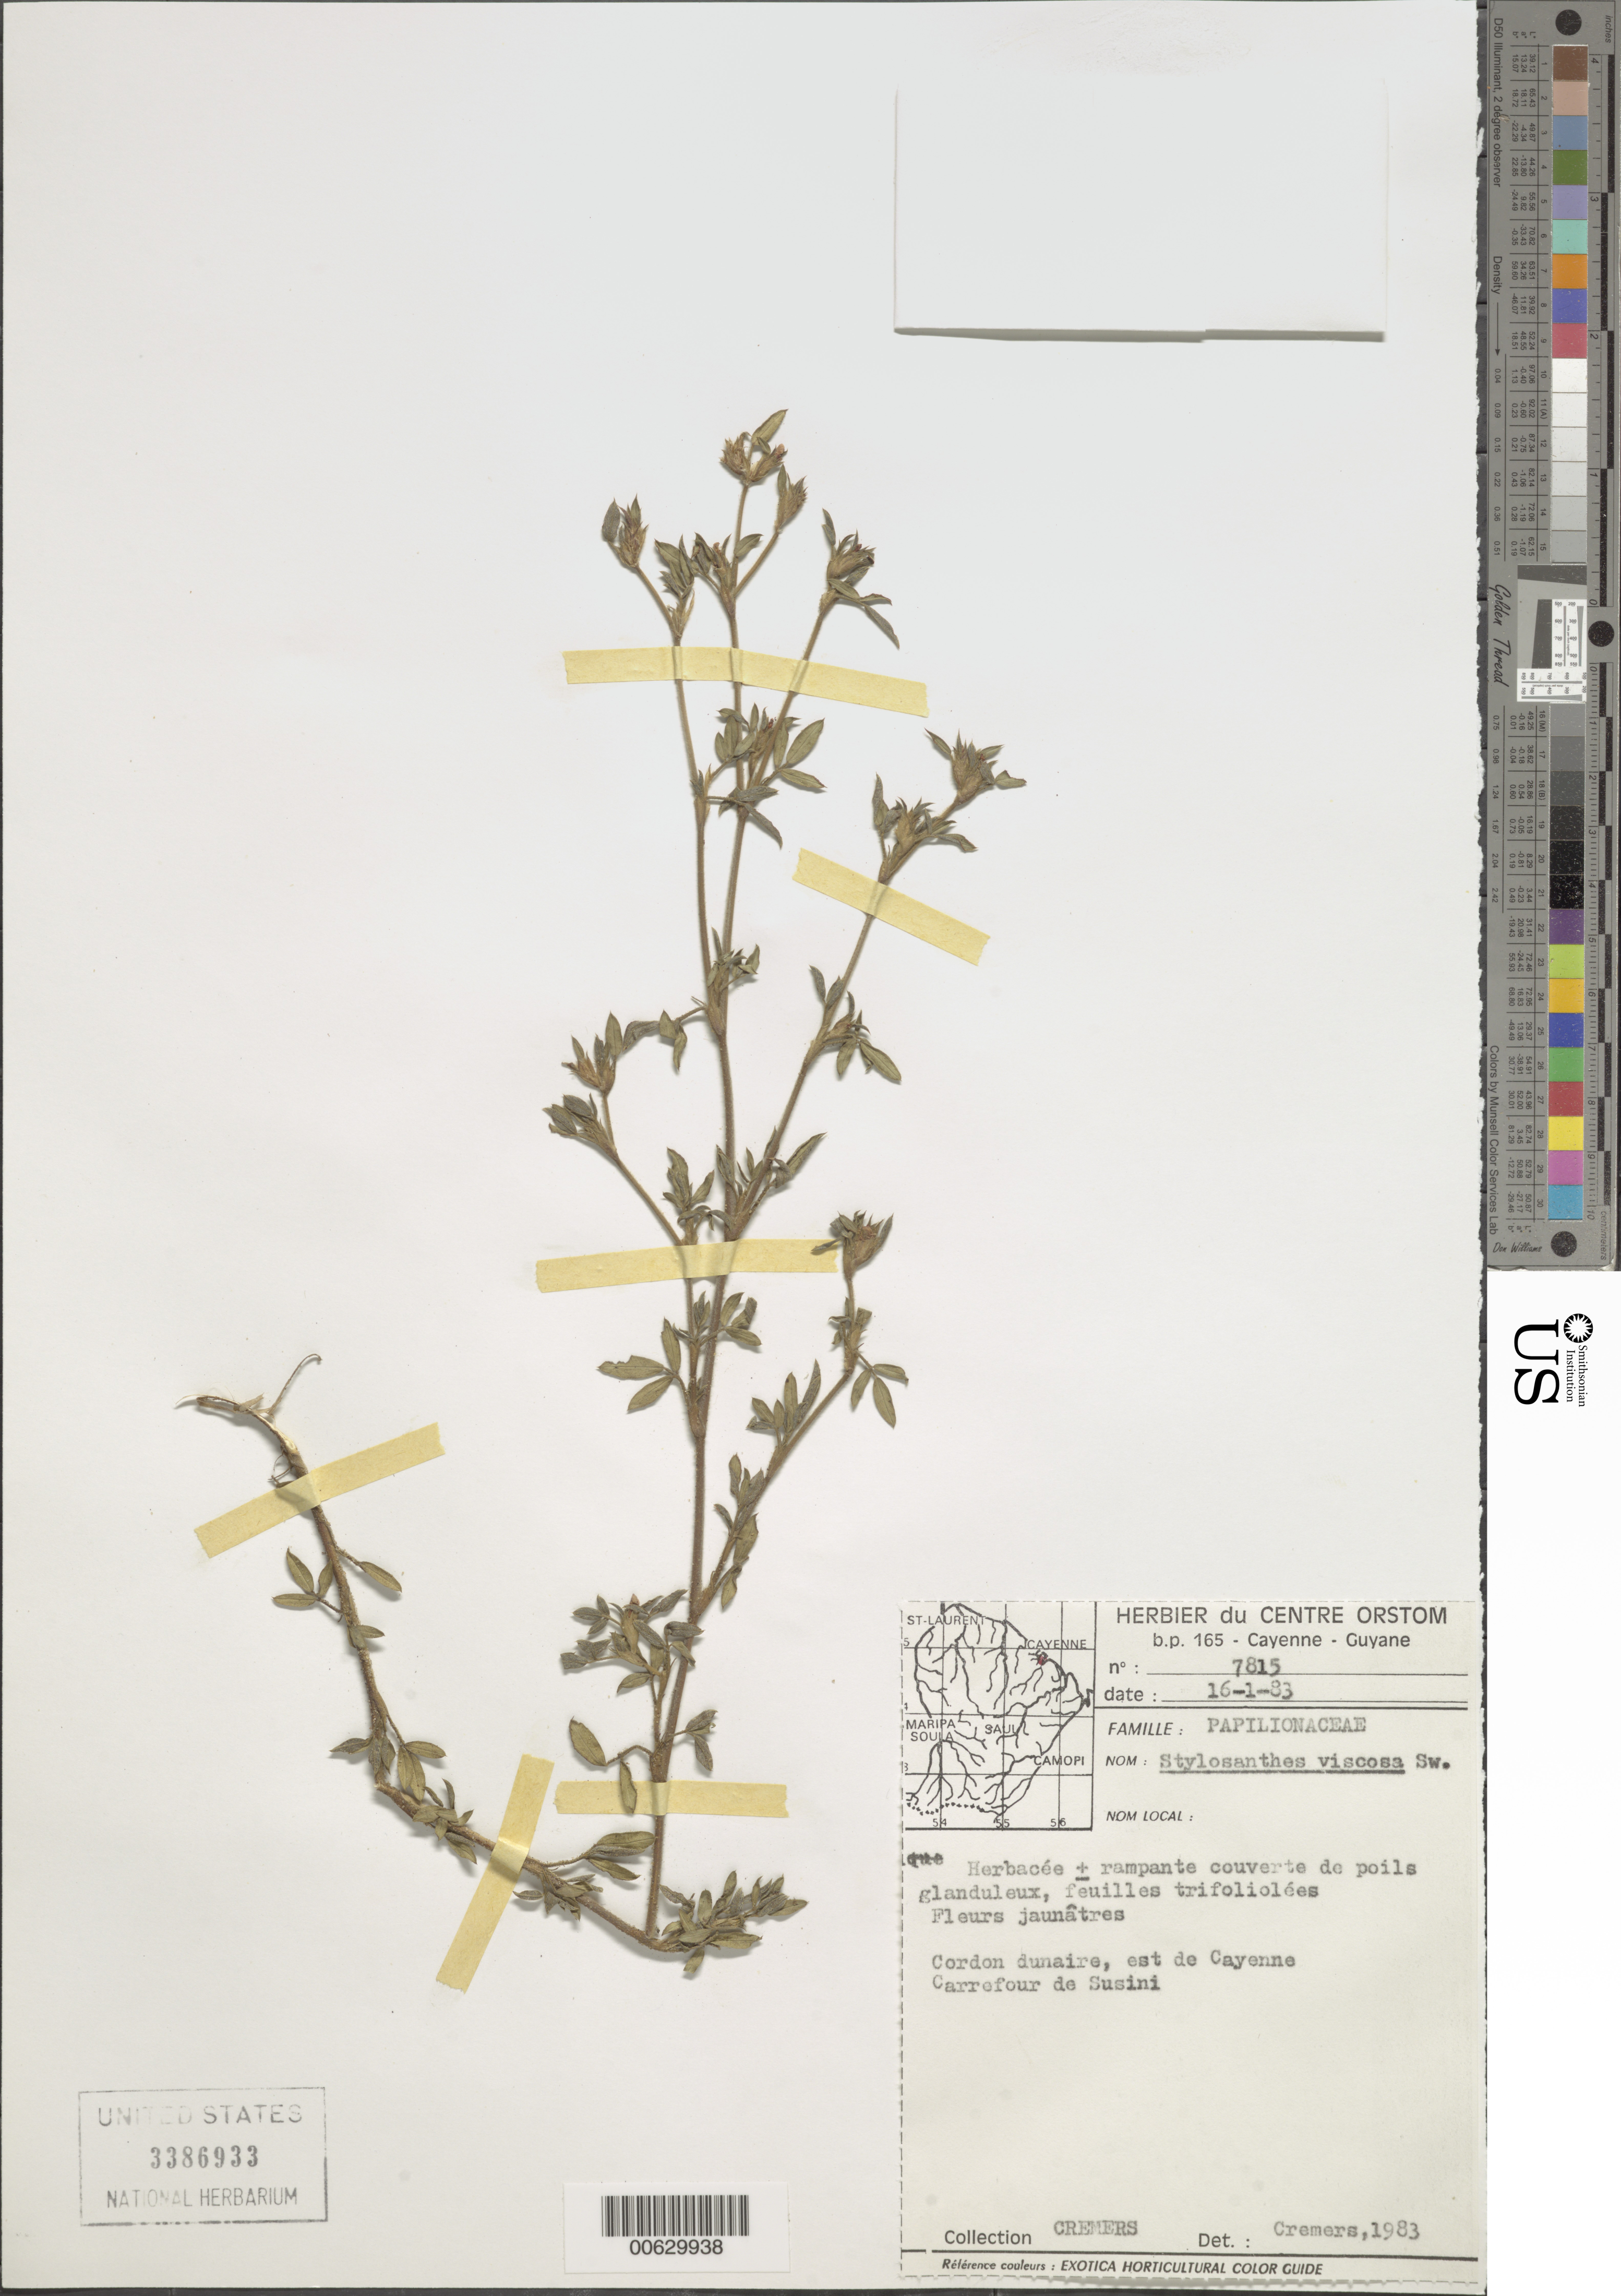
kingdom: Plantae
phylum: Tracheophyta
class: Magnoliopsida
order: Fabales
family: Fabaceae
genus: Stylosanthes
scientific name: Stylosanthes viscosa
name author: Sw.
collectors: G. Cremers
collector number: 7815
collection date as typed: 16-Jan-83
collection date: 1983-01-16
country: French Guiana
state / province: Cayenne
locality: Cayenne, E of, road to Susini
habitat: Cordon dunaire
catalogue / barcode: US 3386933